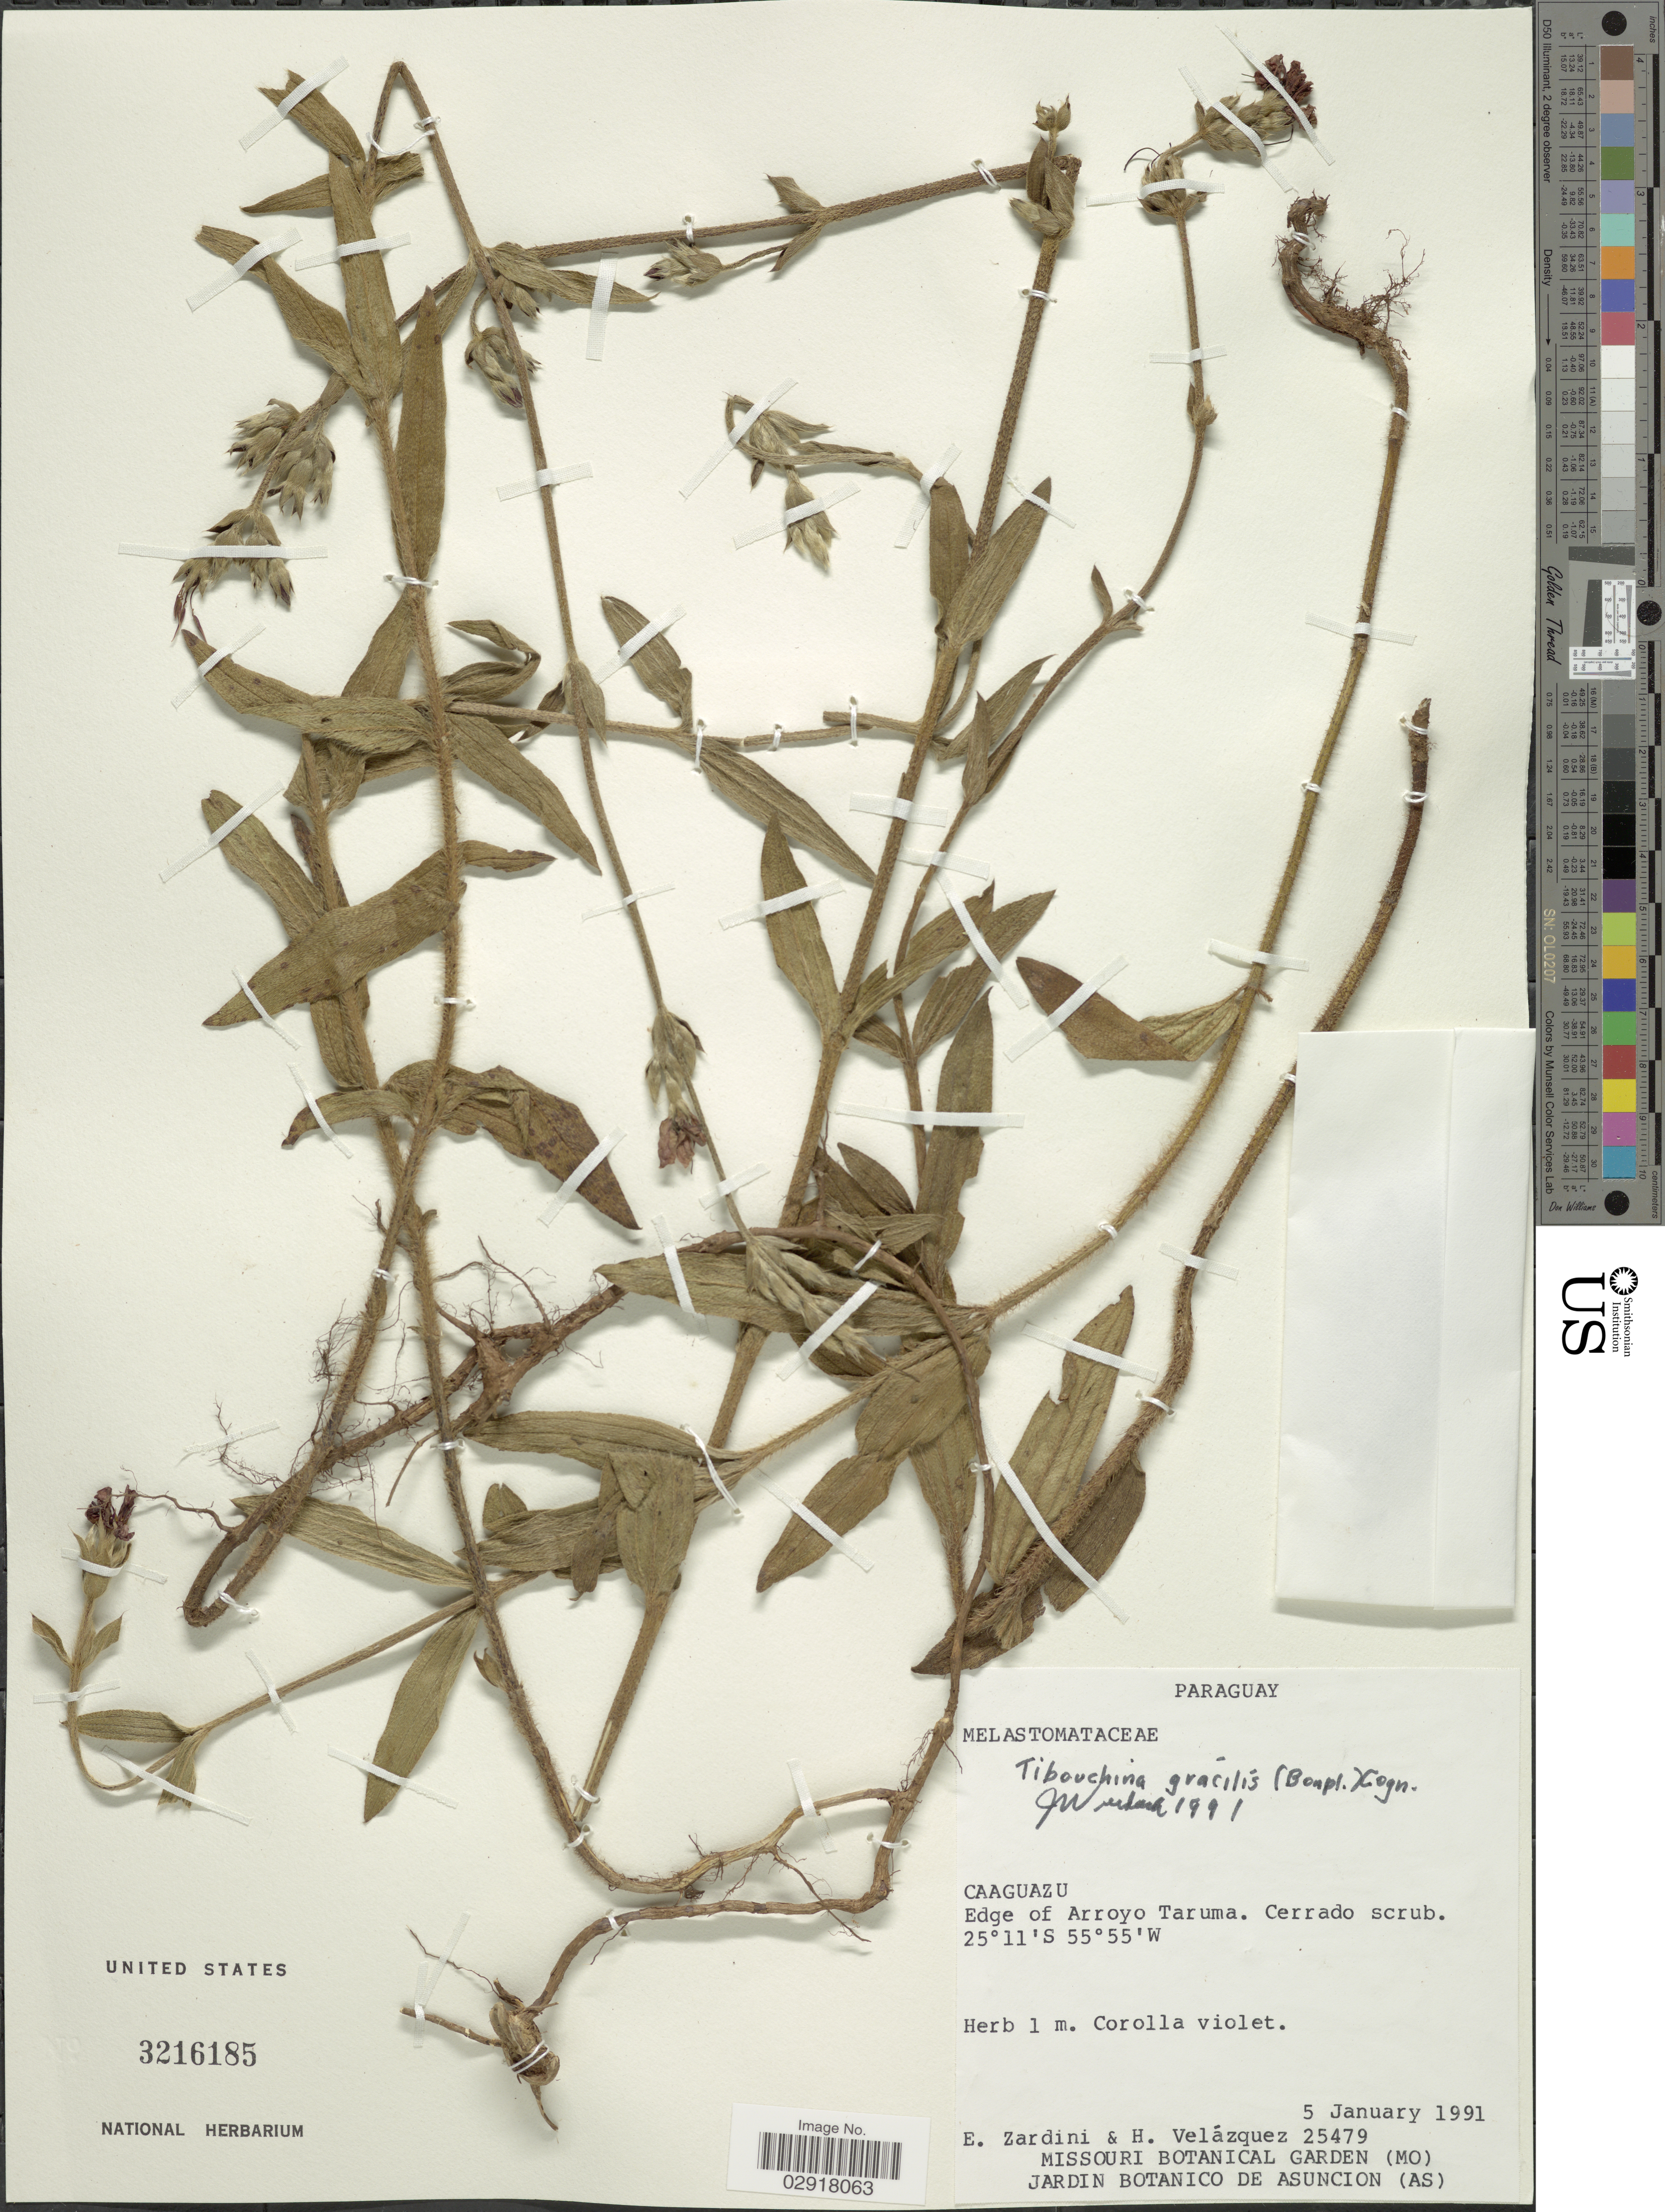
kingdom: Plantae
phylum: Tracheophyta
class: Magnoliopsida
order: Myrtales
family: Melastomataceae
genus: Chaetogastra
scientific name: Chaetogastra gracilis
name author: (Bonpl.) DC.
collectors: E. Zardini & H. Velázquez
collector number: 25479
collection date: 1991-01-05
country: Paraguay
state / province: Caaguazu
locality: Edge of Arroyo Taruma.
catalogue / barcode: US 3216185